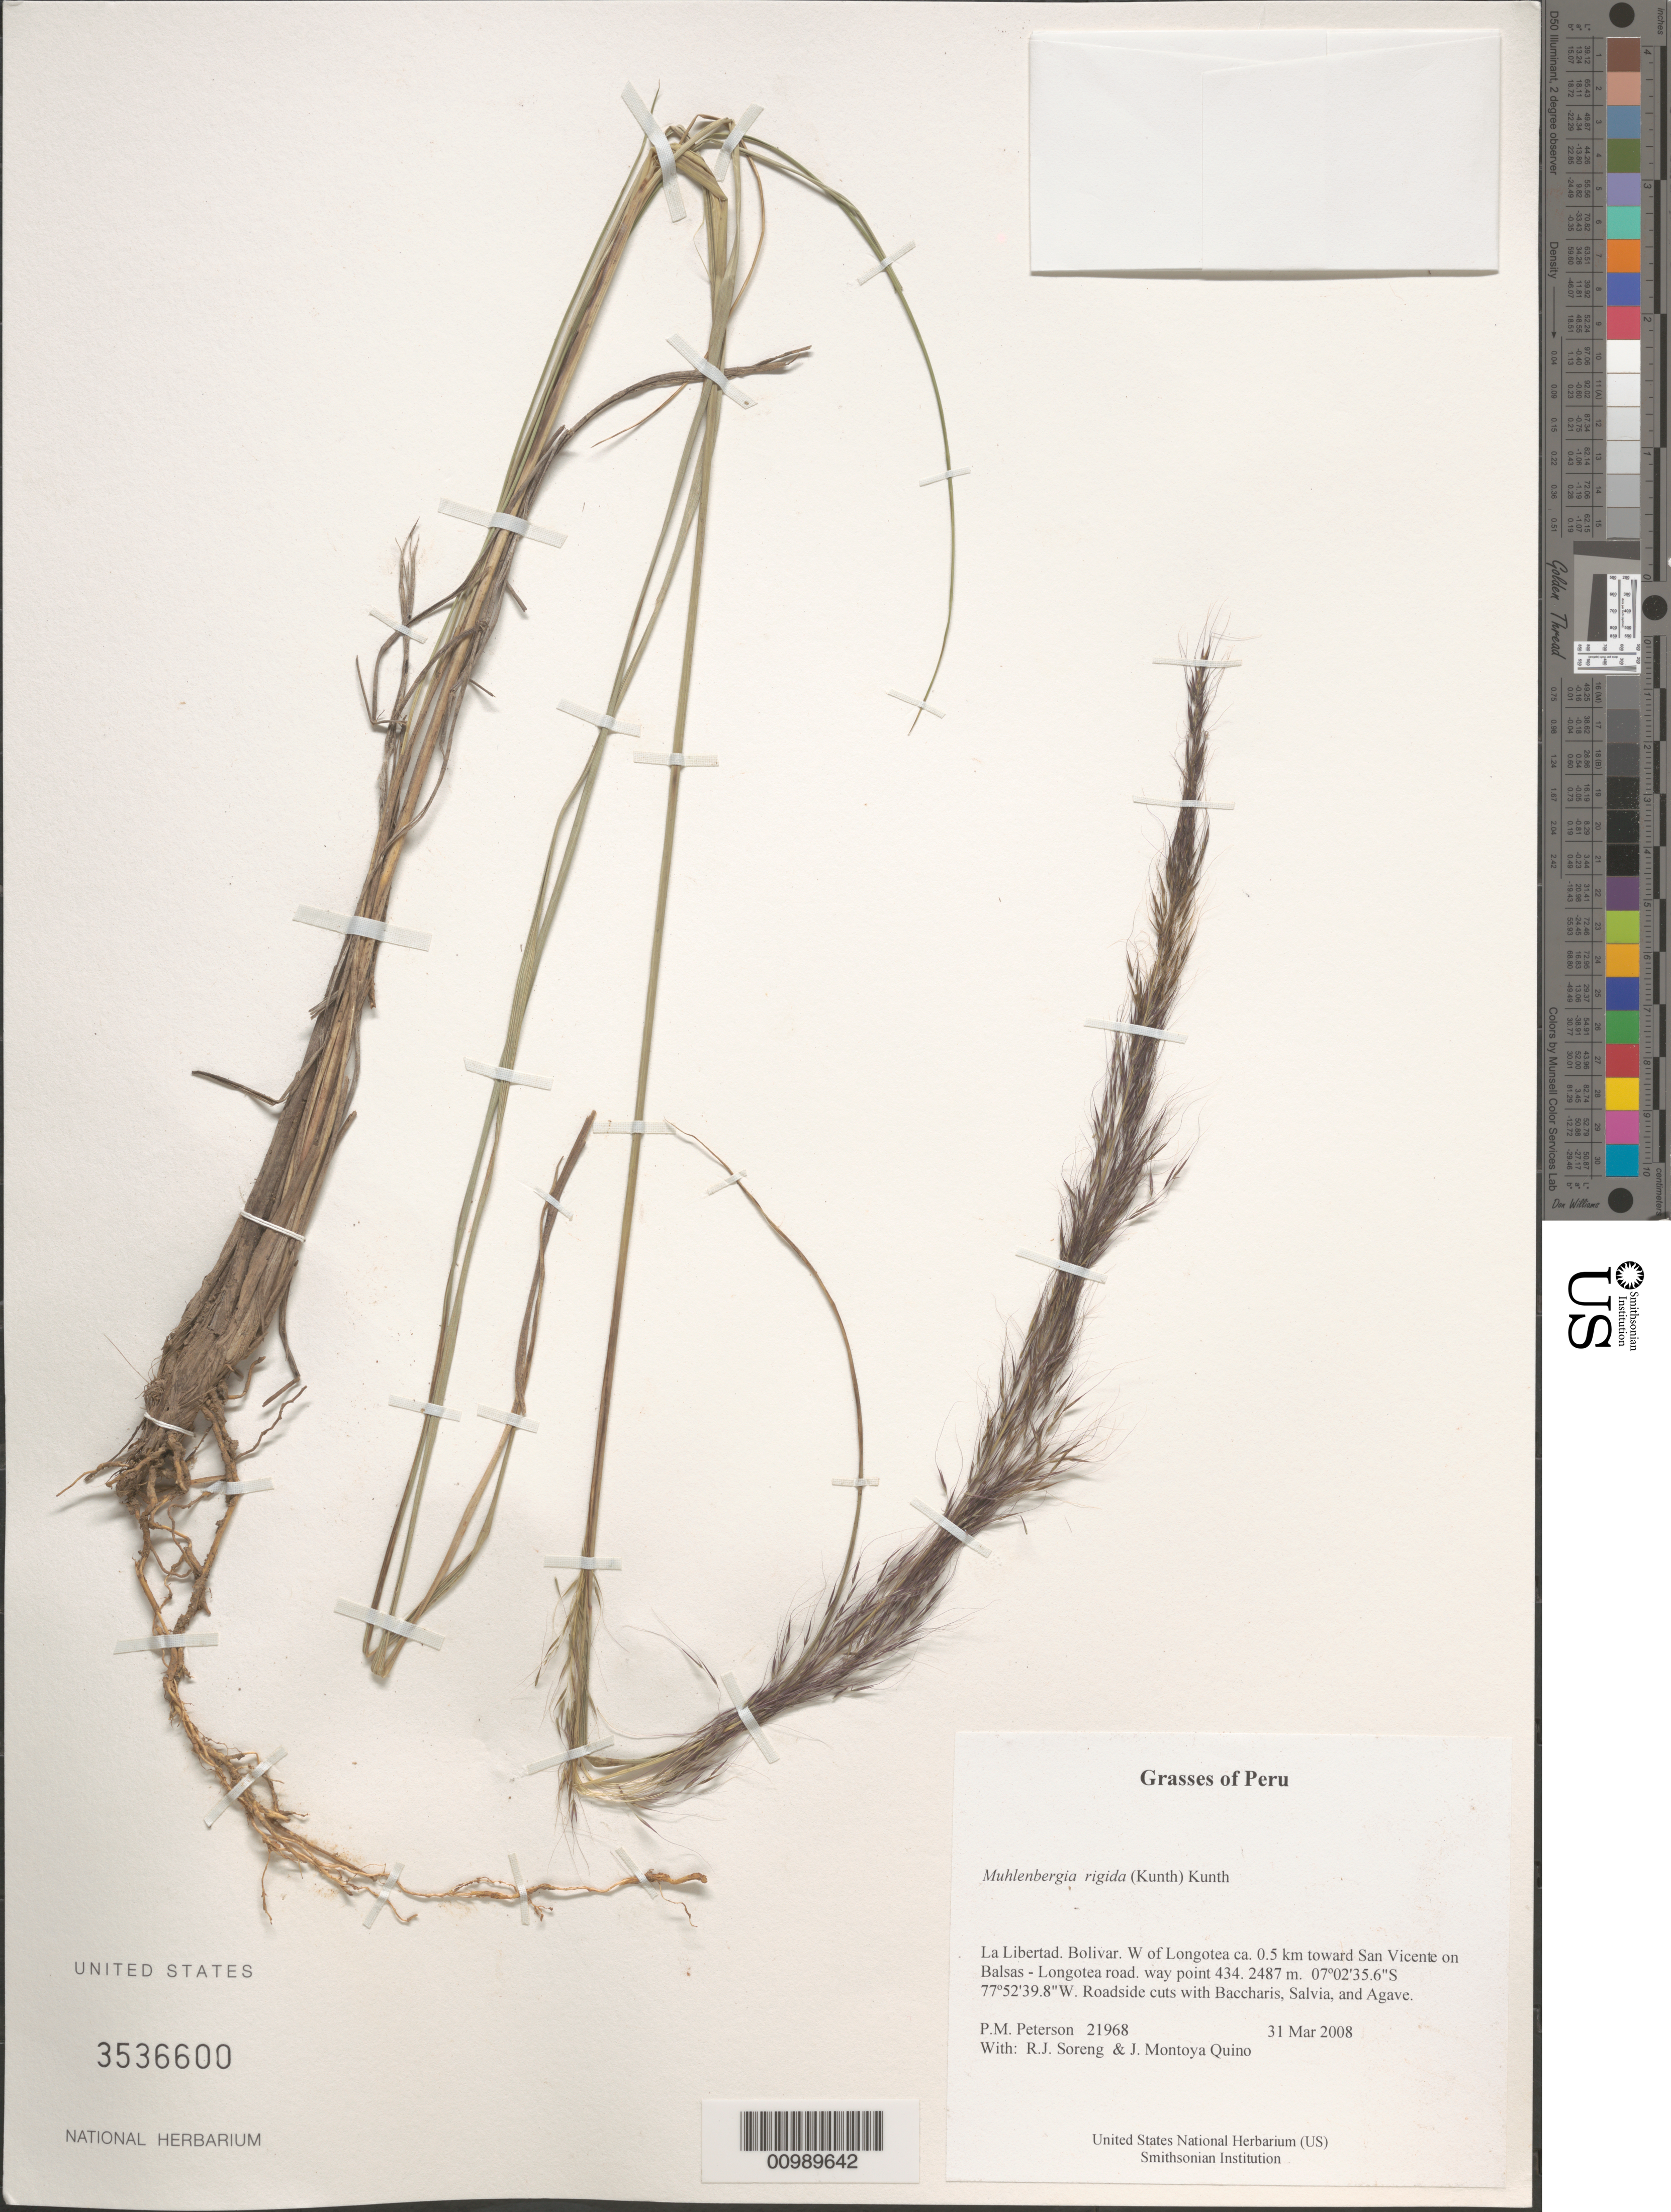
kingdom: Plantae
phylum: Tracheophyta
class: Liliopsida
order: Poales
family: Poaceae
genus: Muhlenbergia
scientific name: Muhlenbergia rigida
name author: (Kunth) Kunth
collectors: P. M. Peterson, R. J. Soreng & J. Montoya Quino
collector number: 21968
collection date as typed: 31 Mar 2008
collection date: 2008-03-31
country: Peru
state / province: La Libertad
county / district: Bolívar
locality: W of Longotea ca. 0.5 km toward San Vicente on Balsas - Longotea road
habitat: Roadside cuts with Baccharis, Salvia, and Agave.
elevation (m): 2487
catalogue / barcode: US 3536600